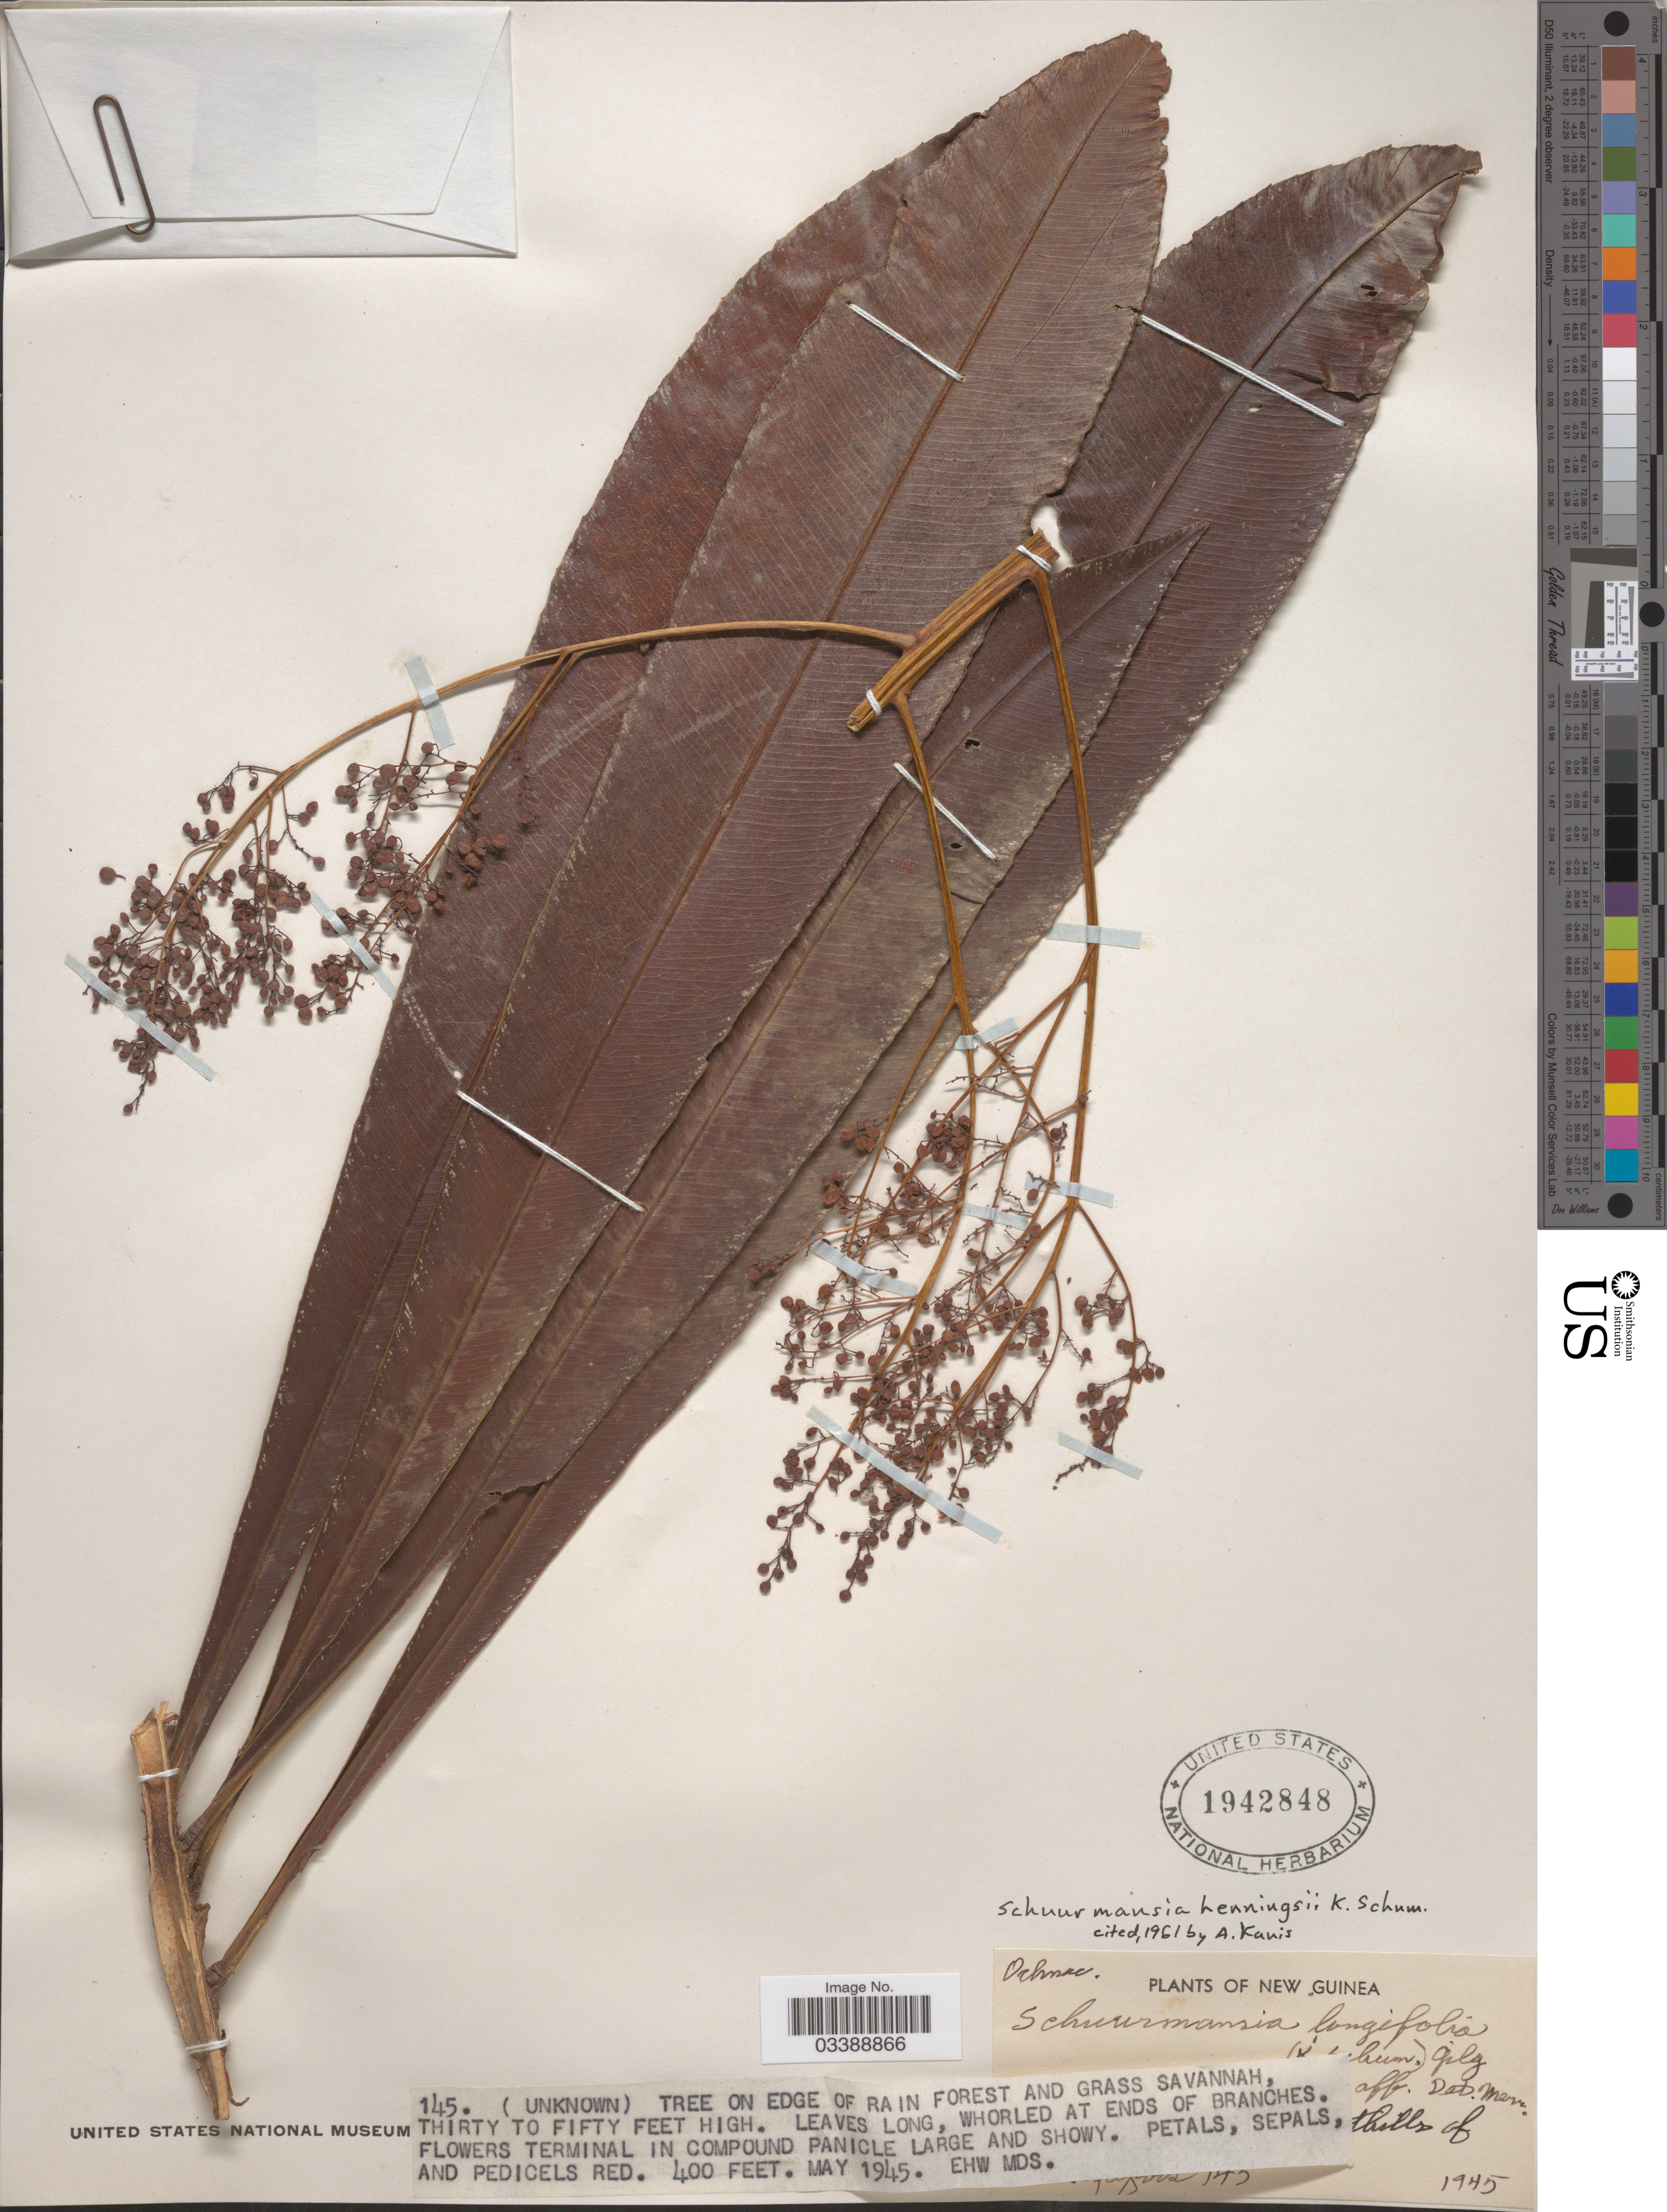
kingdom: Plantae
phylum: Tracheophyta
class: Magnoliopsida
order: Malpighiales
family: Ochnaceae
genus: Schuurmansia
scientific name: Schuurmansia henningsii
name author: K. Schum.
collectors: R. Sigafoos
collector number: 145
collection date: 1945-05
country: Indonesia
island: New Guinea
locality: New Guinea. [illegible text]hills of.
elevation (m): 122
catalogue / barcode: US 1942848